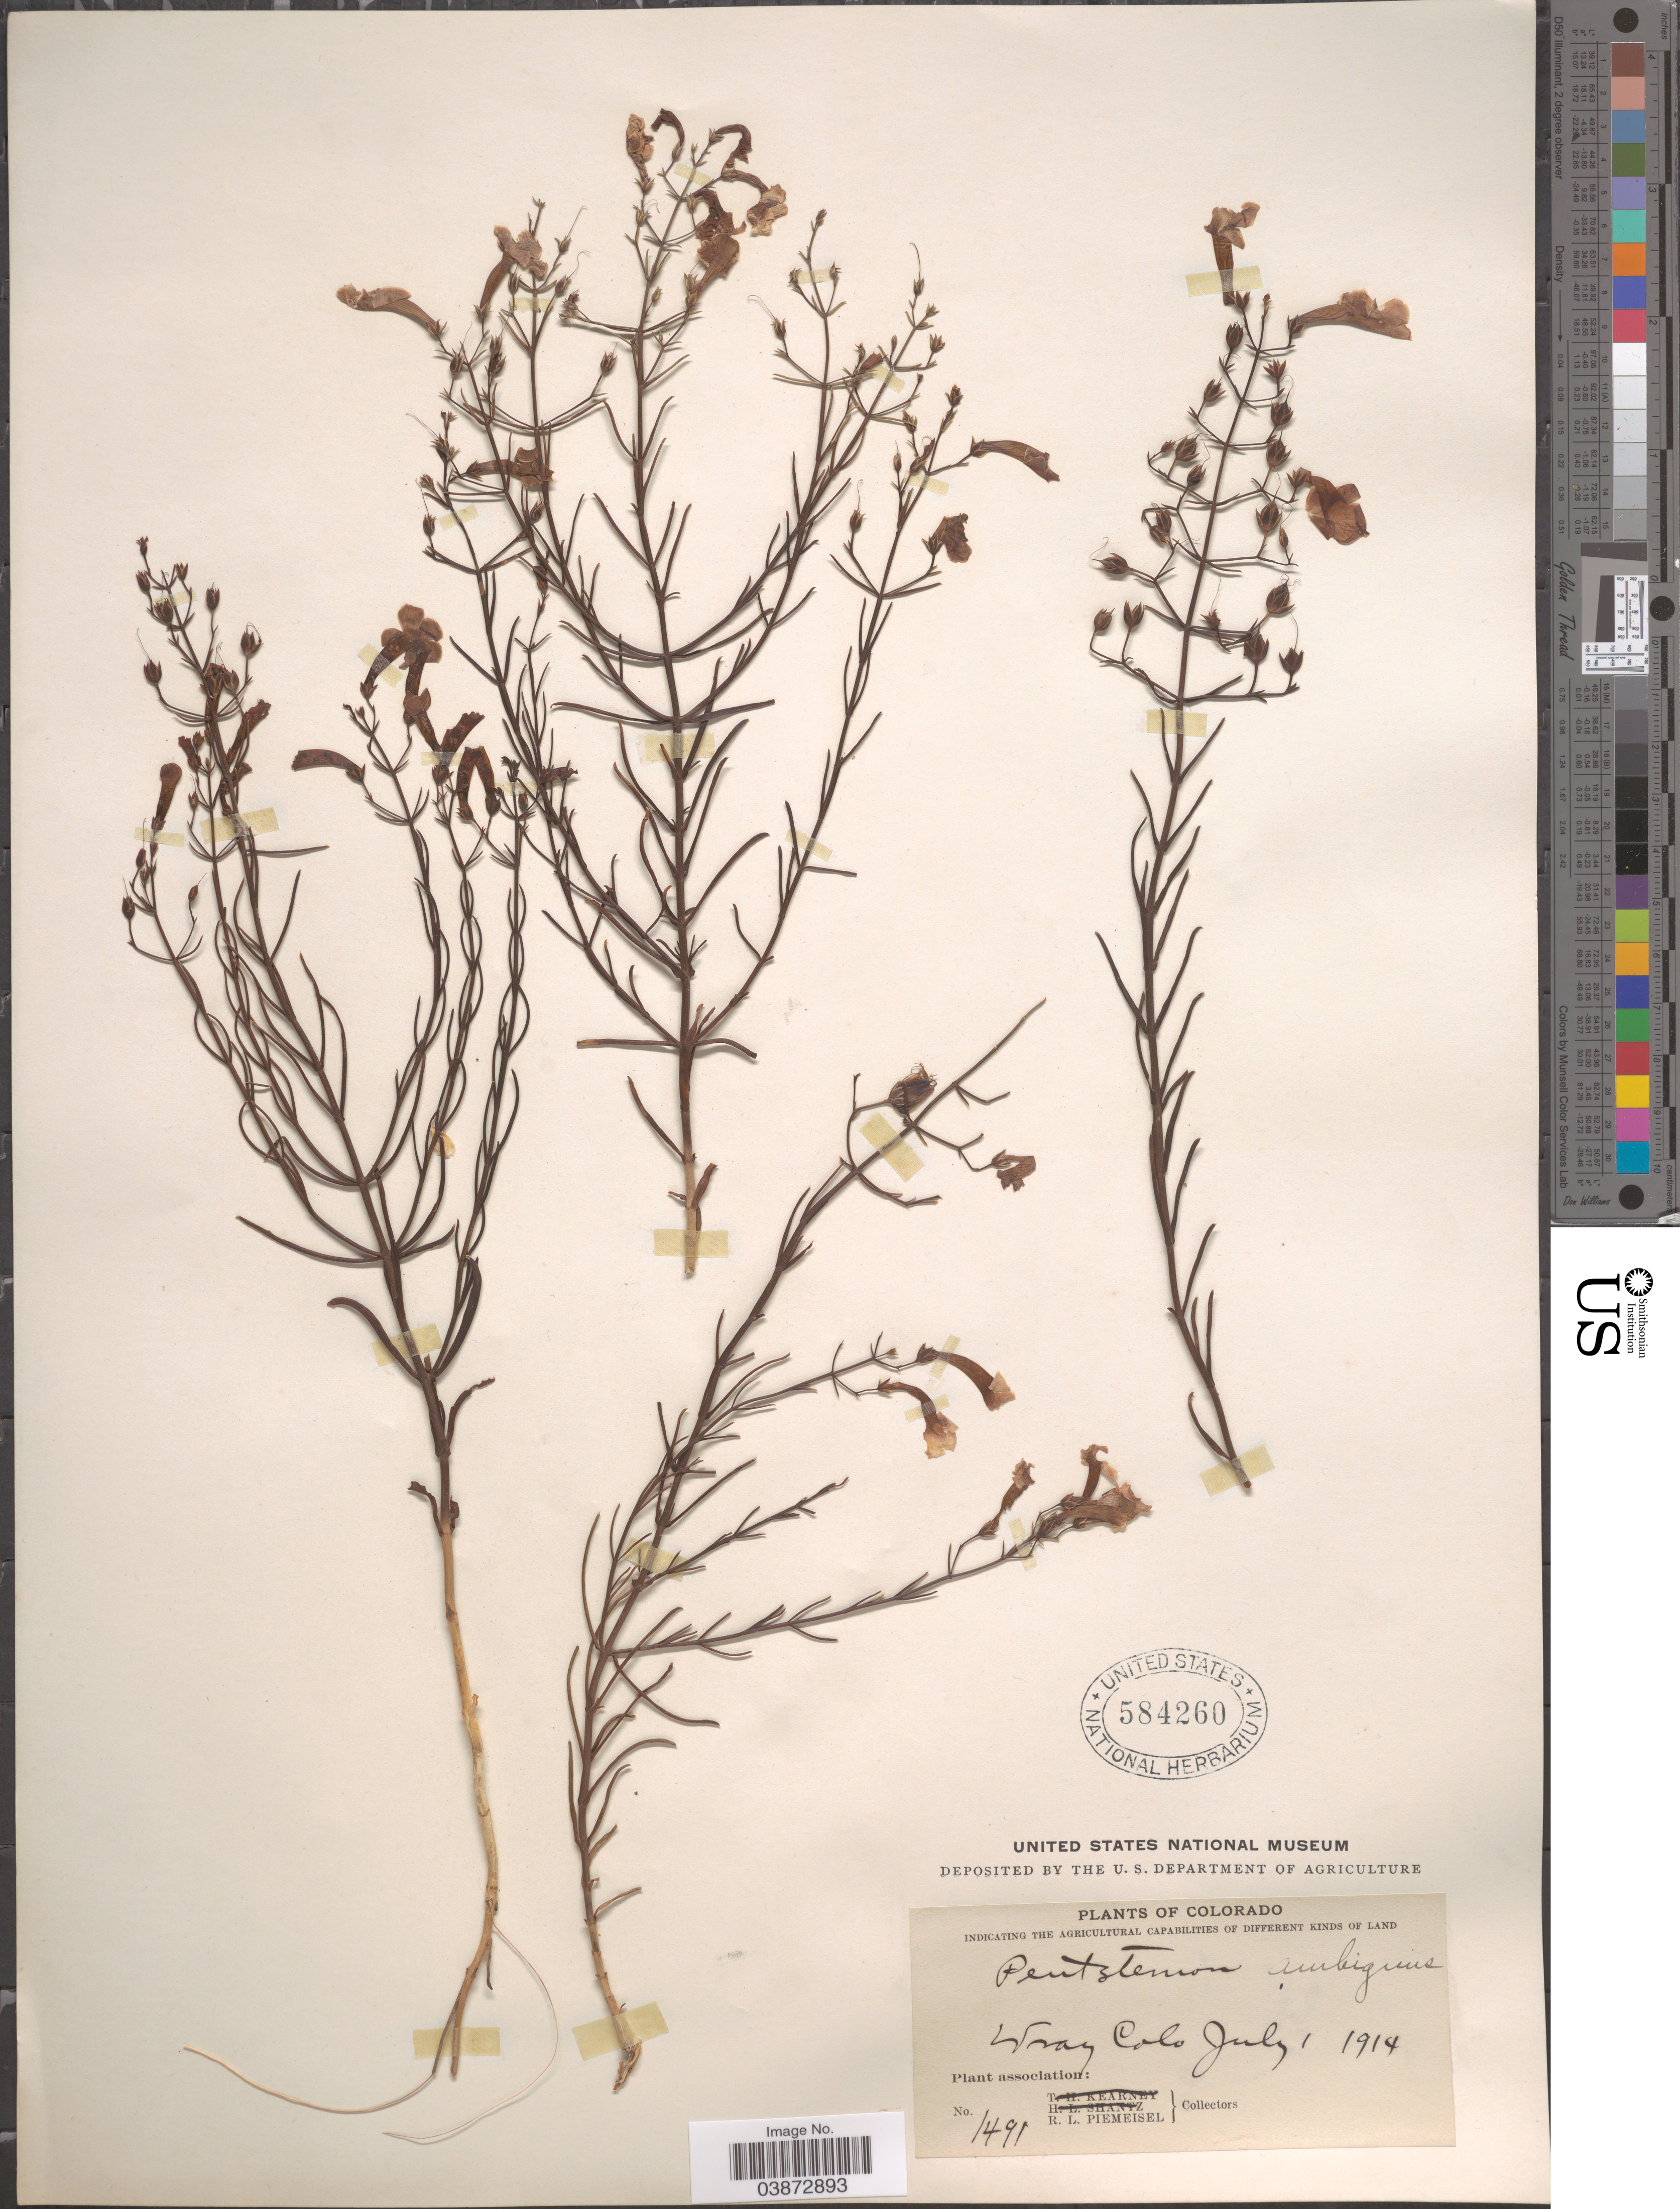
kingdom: Plantae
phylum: Tracheophyta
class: Magnoliopsida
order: Lamiales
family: Plantaginaceae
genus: Penstemon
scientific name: Penstemon ambiguus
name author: Torr.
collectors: R. L. Piemeisel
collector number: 1491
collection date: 1914-07-01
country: United States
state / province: Colorado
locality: Wray Colo.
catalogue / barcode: US 584260